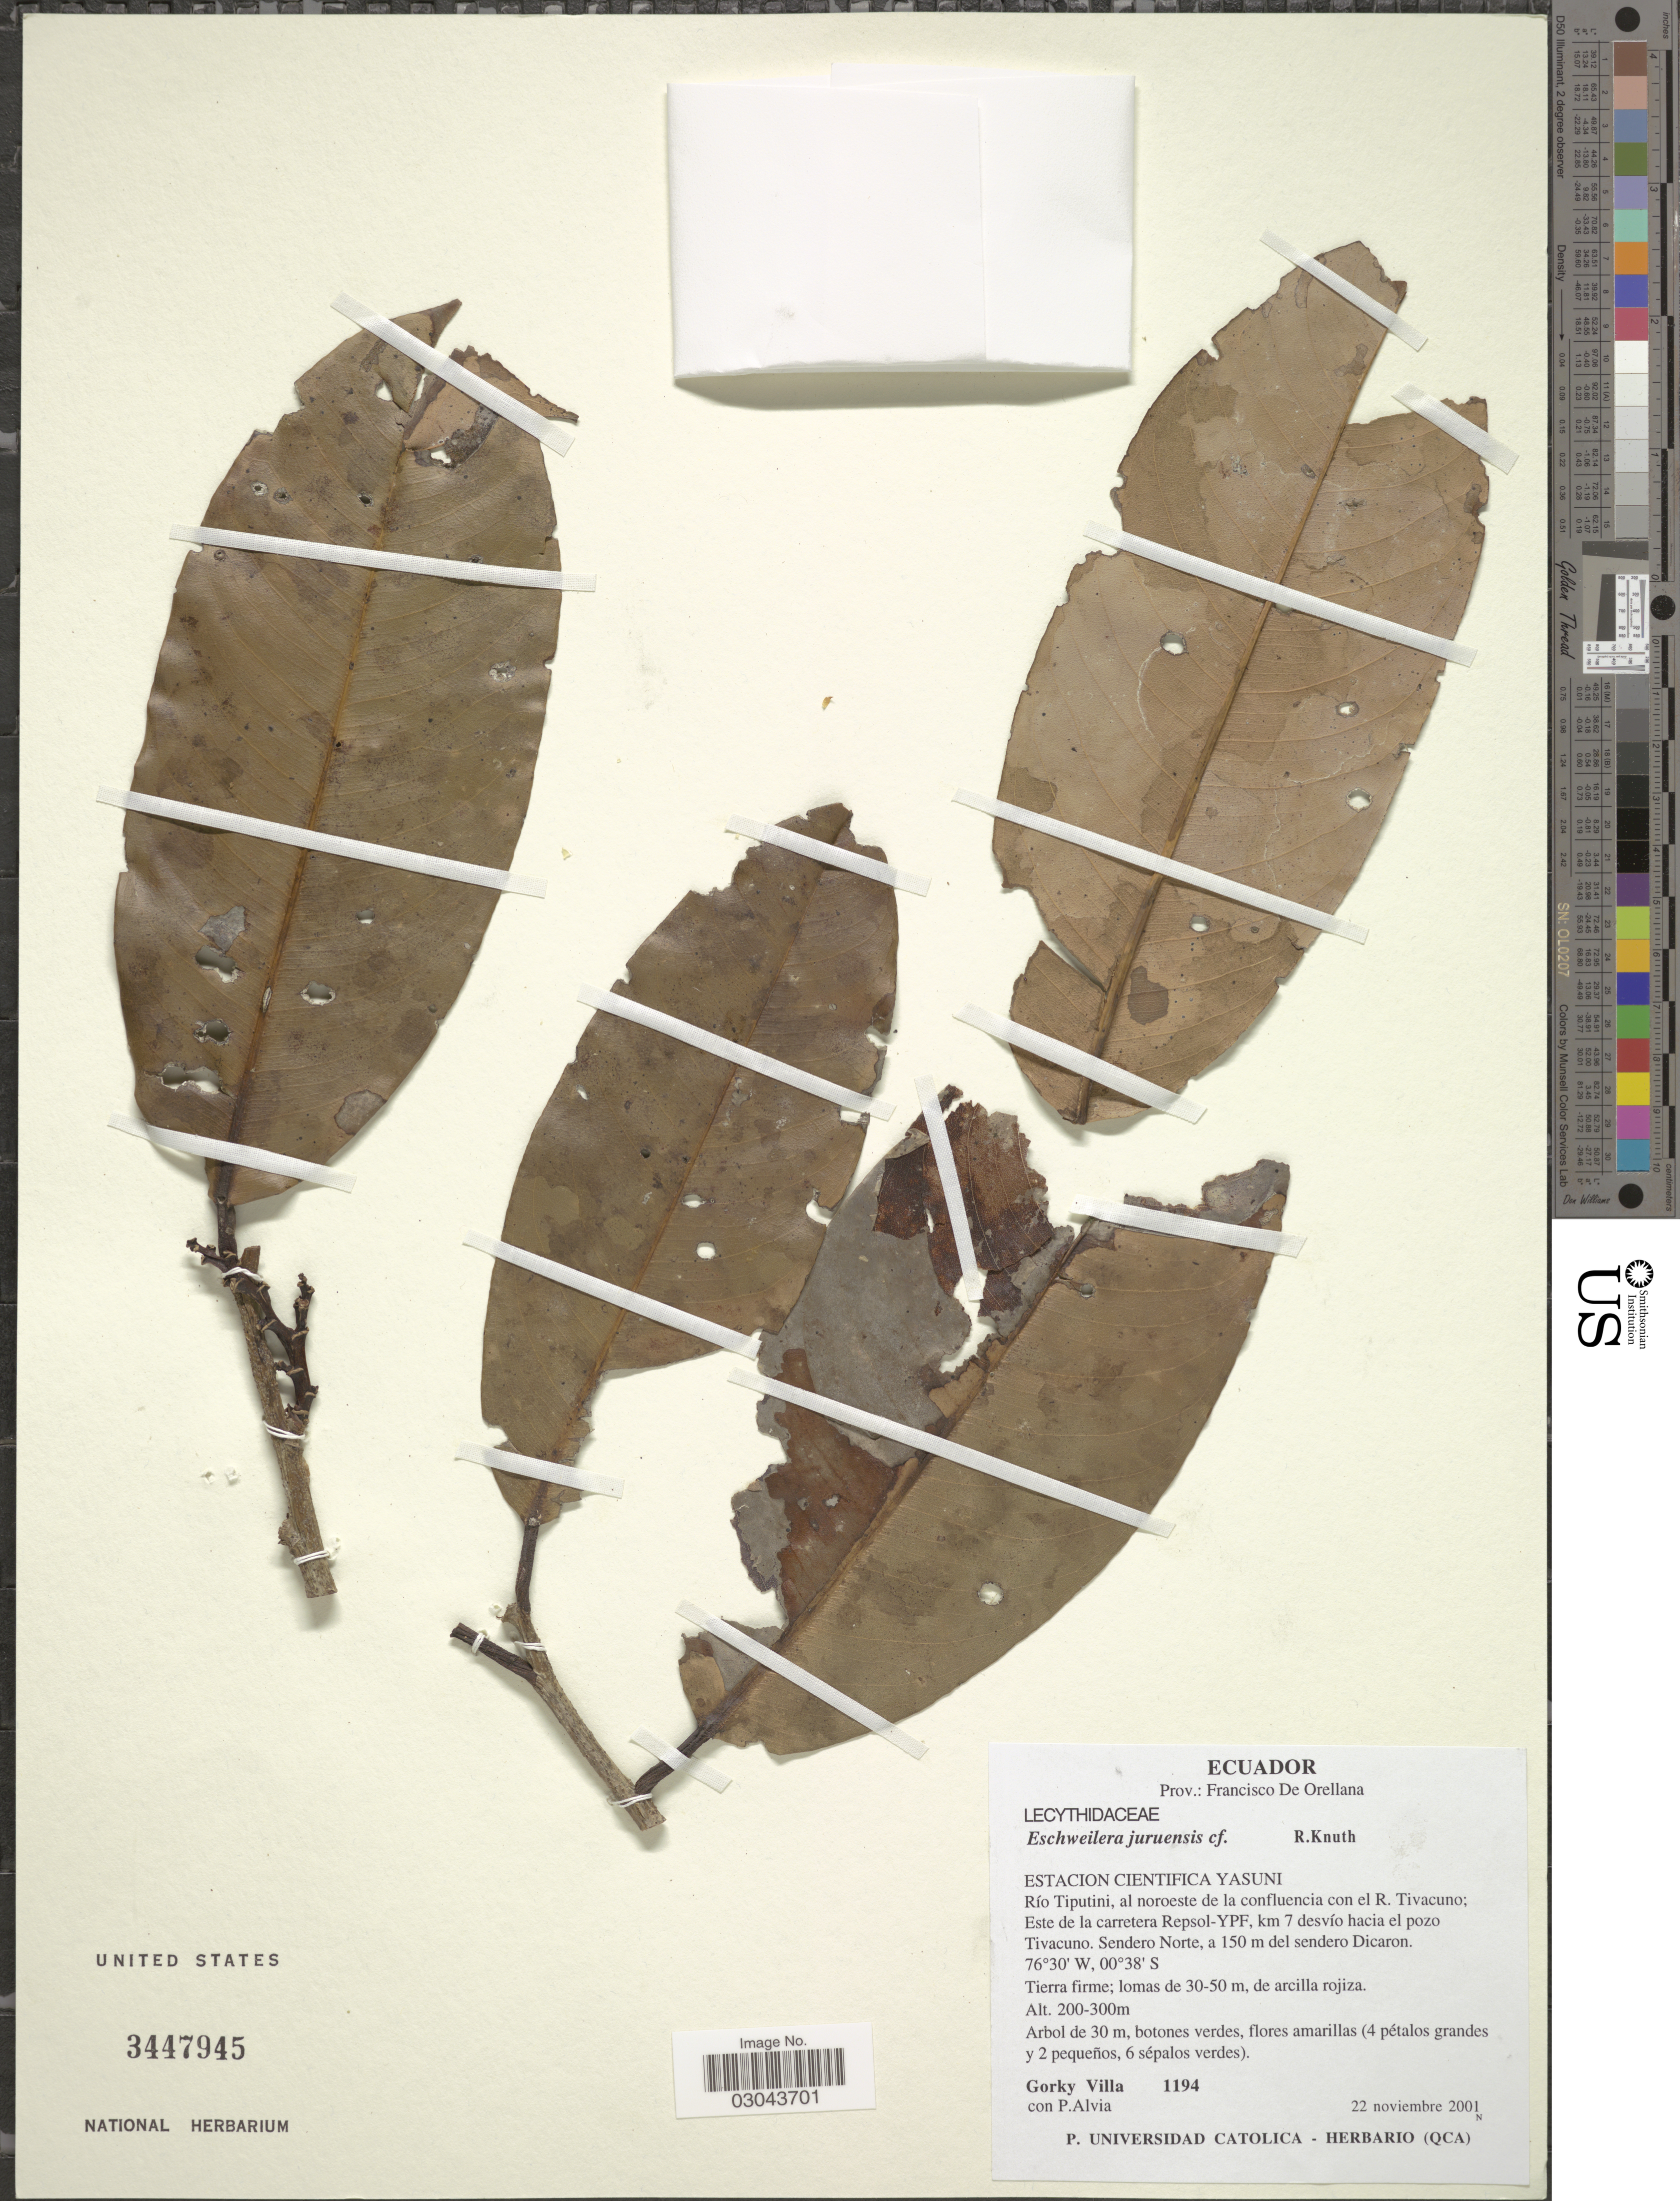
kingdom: Plantae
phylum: Tracheophyta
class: Magnoliopsida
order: Ericales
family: Lecythidaceae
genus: Eschweilera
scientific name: Eschweilera juruensis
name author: R. Knuth in Engl.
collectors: G. Villa & P. Alvia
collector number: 1194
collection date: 2001-11-22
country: Ecuador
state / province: Orellana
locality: Prov.: Francisco De Orellana. Estacion Cientifica Yasuni. Río Tiputini, al noroeste de la confluencia con el R. Tivacuno; Este de la carretera Repsol-YPF, km 7 desvío hacia el pozo Tivacuno. Sendero Norte, a 150 m del sendero Dicaron.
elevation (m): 200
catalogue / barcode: US 3447945